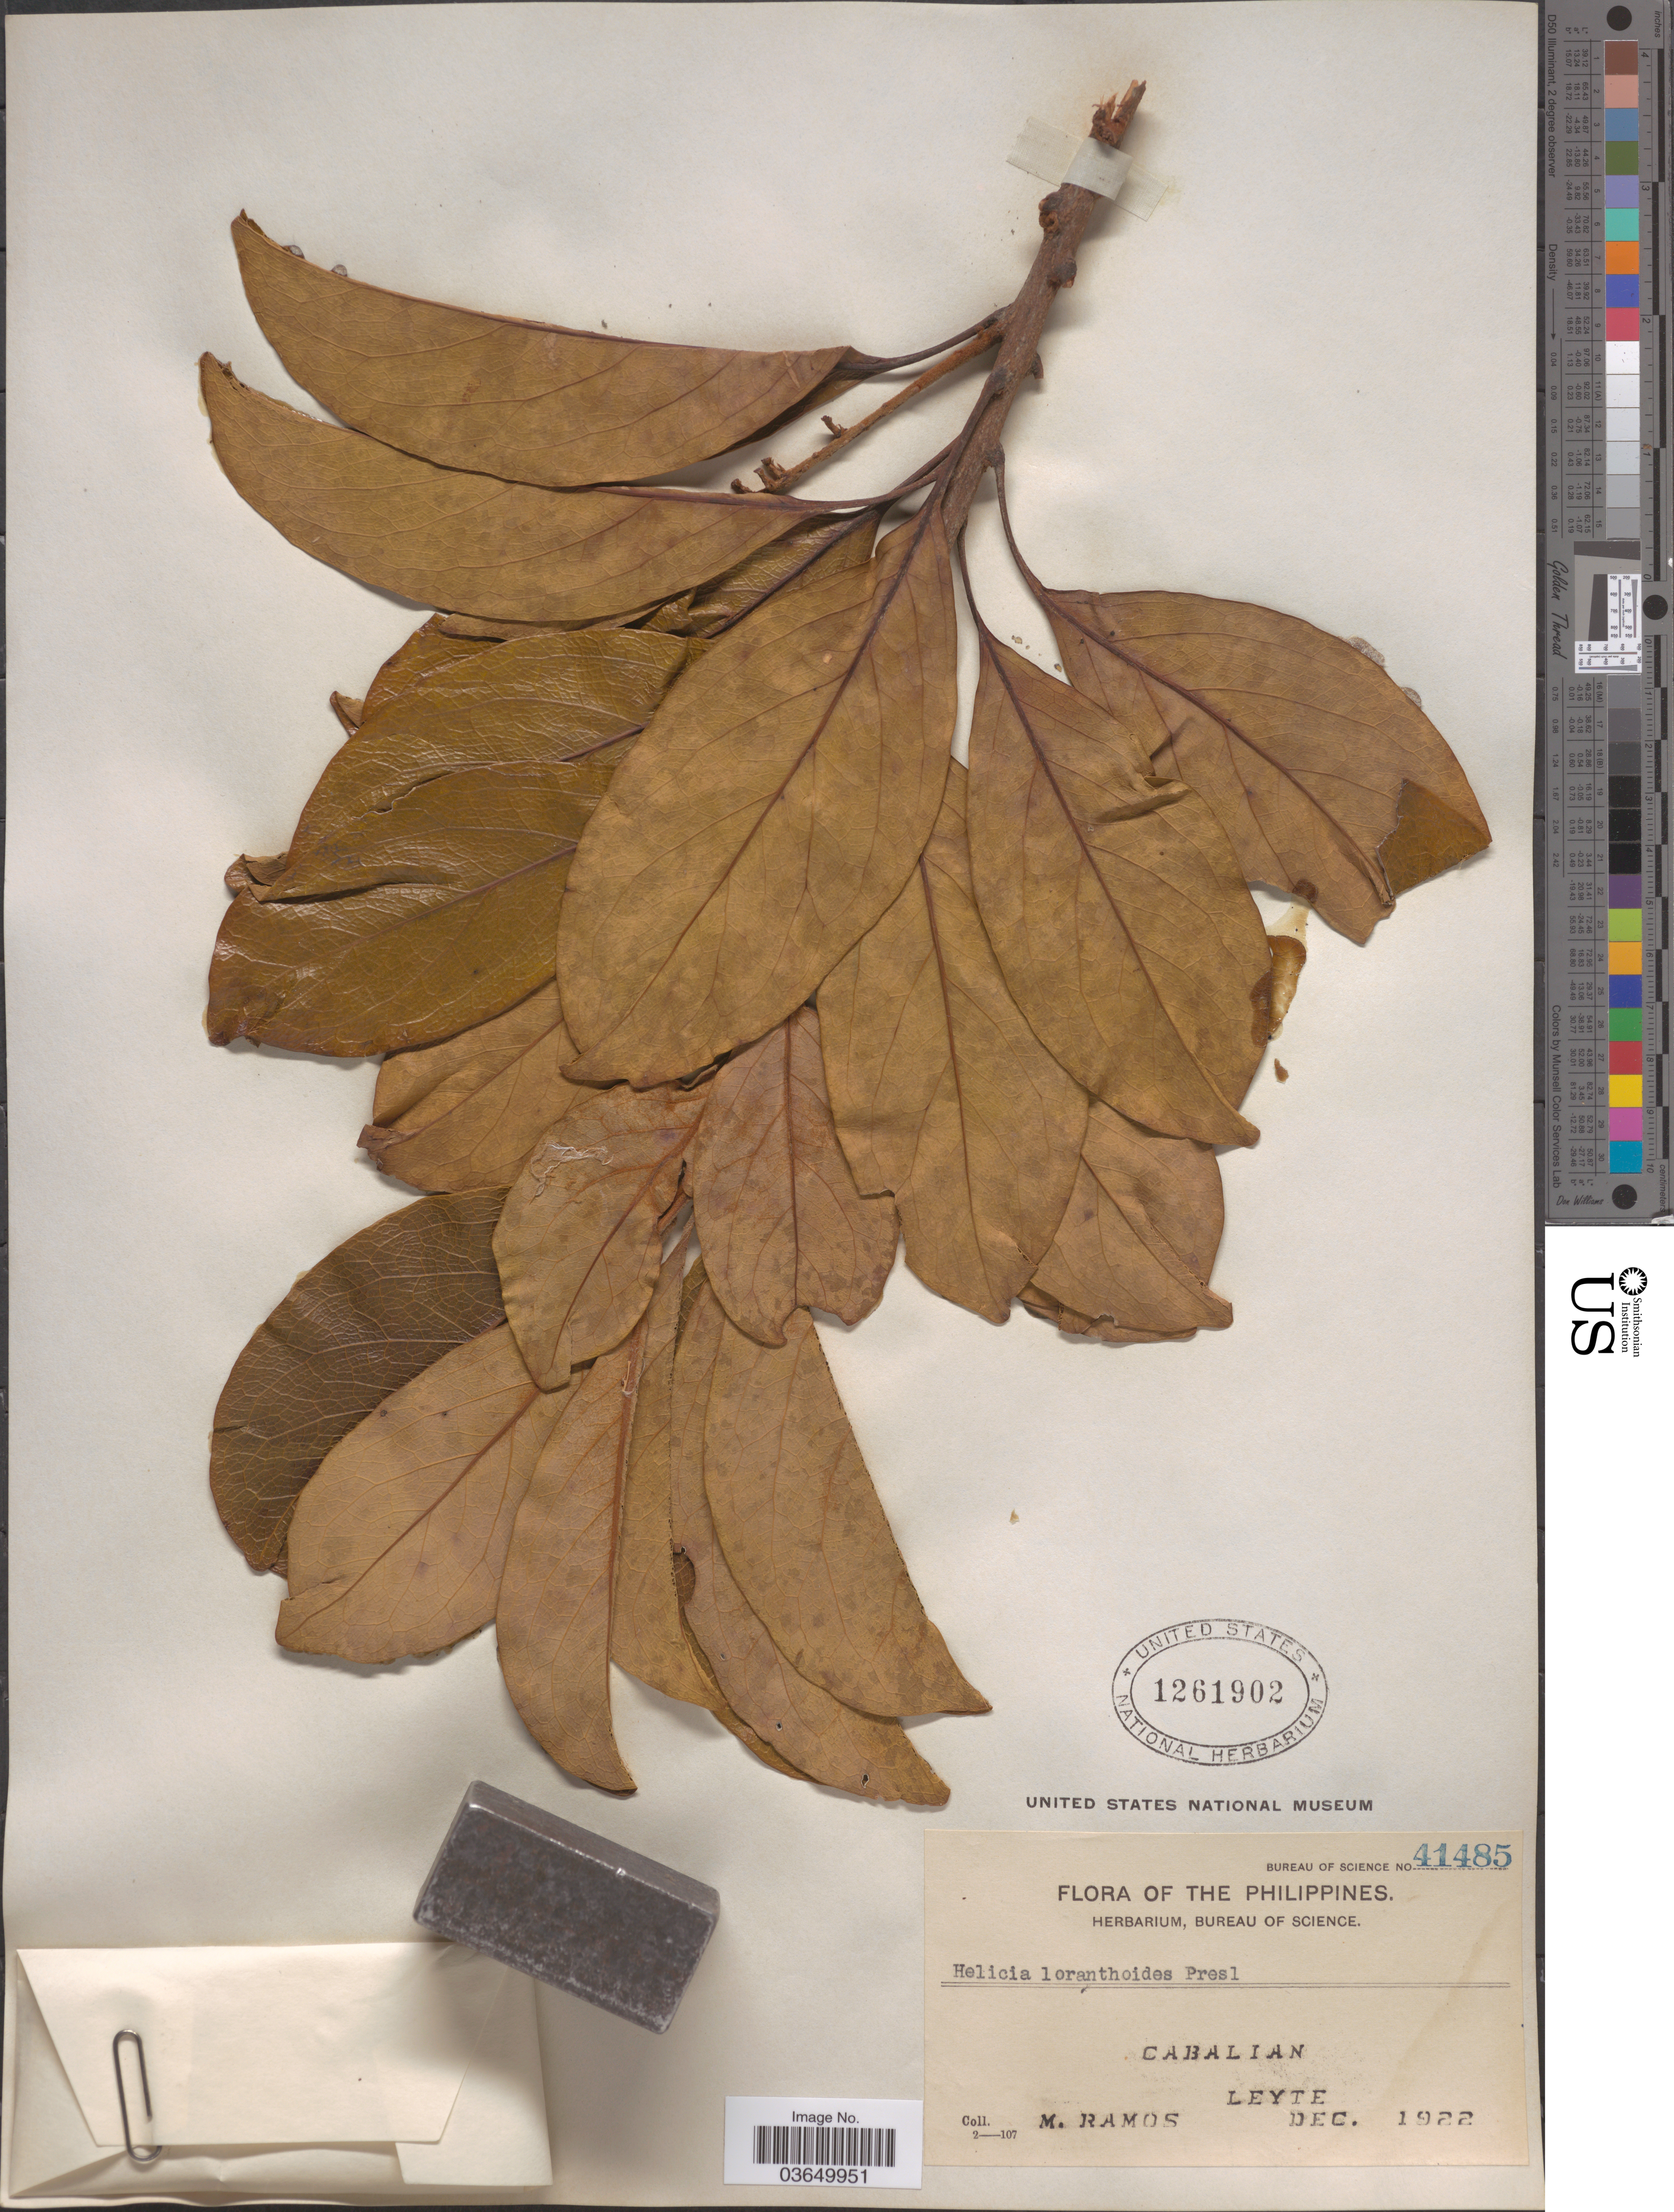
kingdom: Plantae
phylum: Tracheophyta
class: Magnoliopsida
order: Proteales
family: Proteaceae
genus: Helicia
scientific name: Helicia loranthoides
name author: C. Presl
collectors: M. Ramos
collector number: Bureau of Science 41485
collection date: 1922-12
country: Philippines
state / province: Eastern Visayas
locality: Cabalian. Leyte.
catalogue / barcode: US 1261902